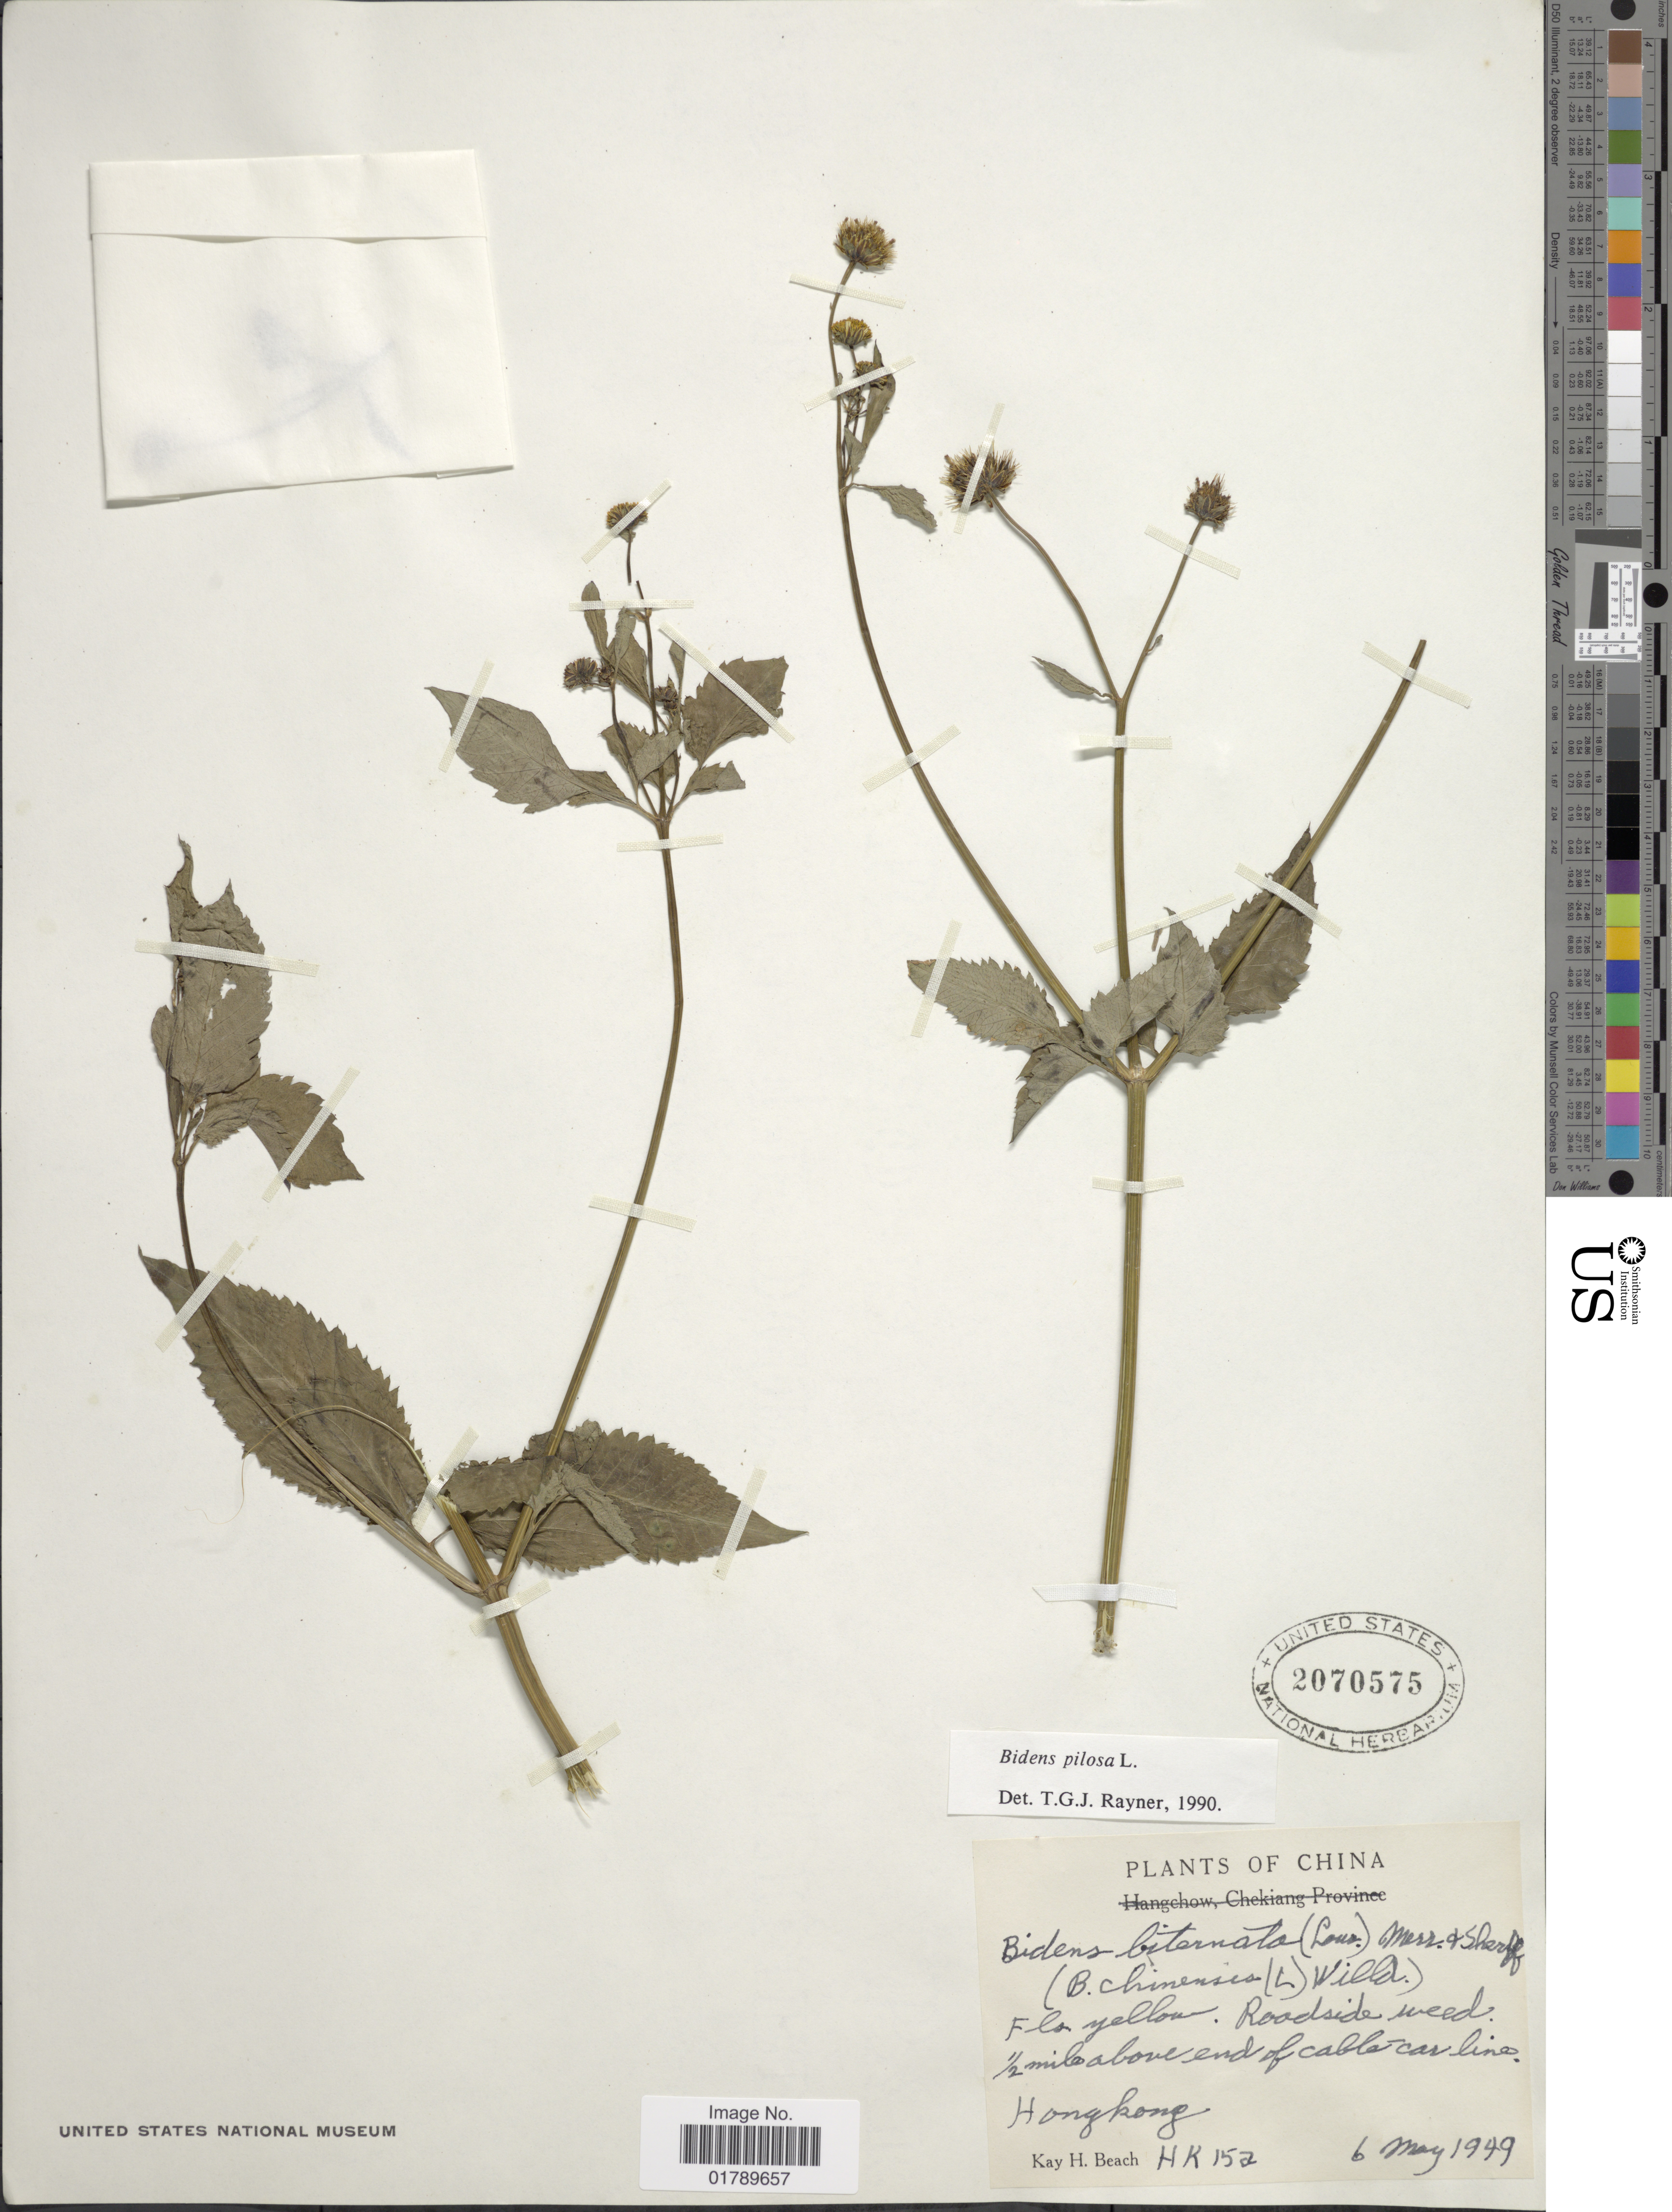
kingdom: Plantae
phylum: Tracheophyta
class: Magnoliopsida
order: Asterales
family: Asteraceae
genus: Bidens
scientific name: Bidens pilosa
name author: L.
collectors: K. H. Beach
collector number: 152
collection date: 1949-05-06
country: China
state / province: Hong Kong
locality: Roadside weed. 1/2 mile above end of cable car line. Hong Kong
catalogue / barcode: US 2070575